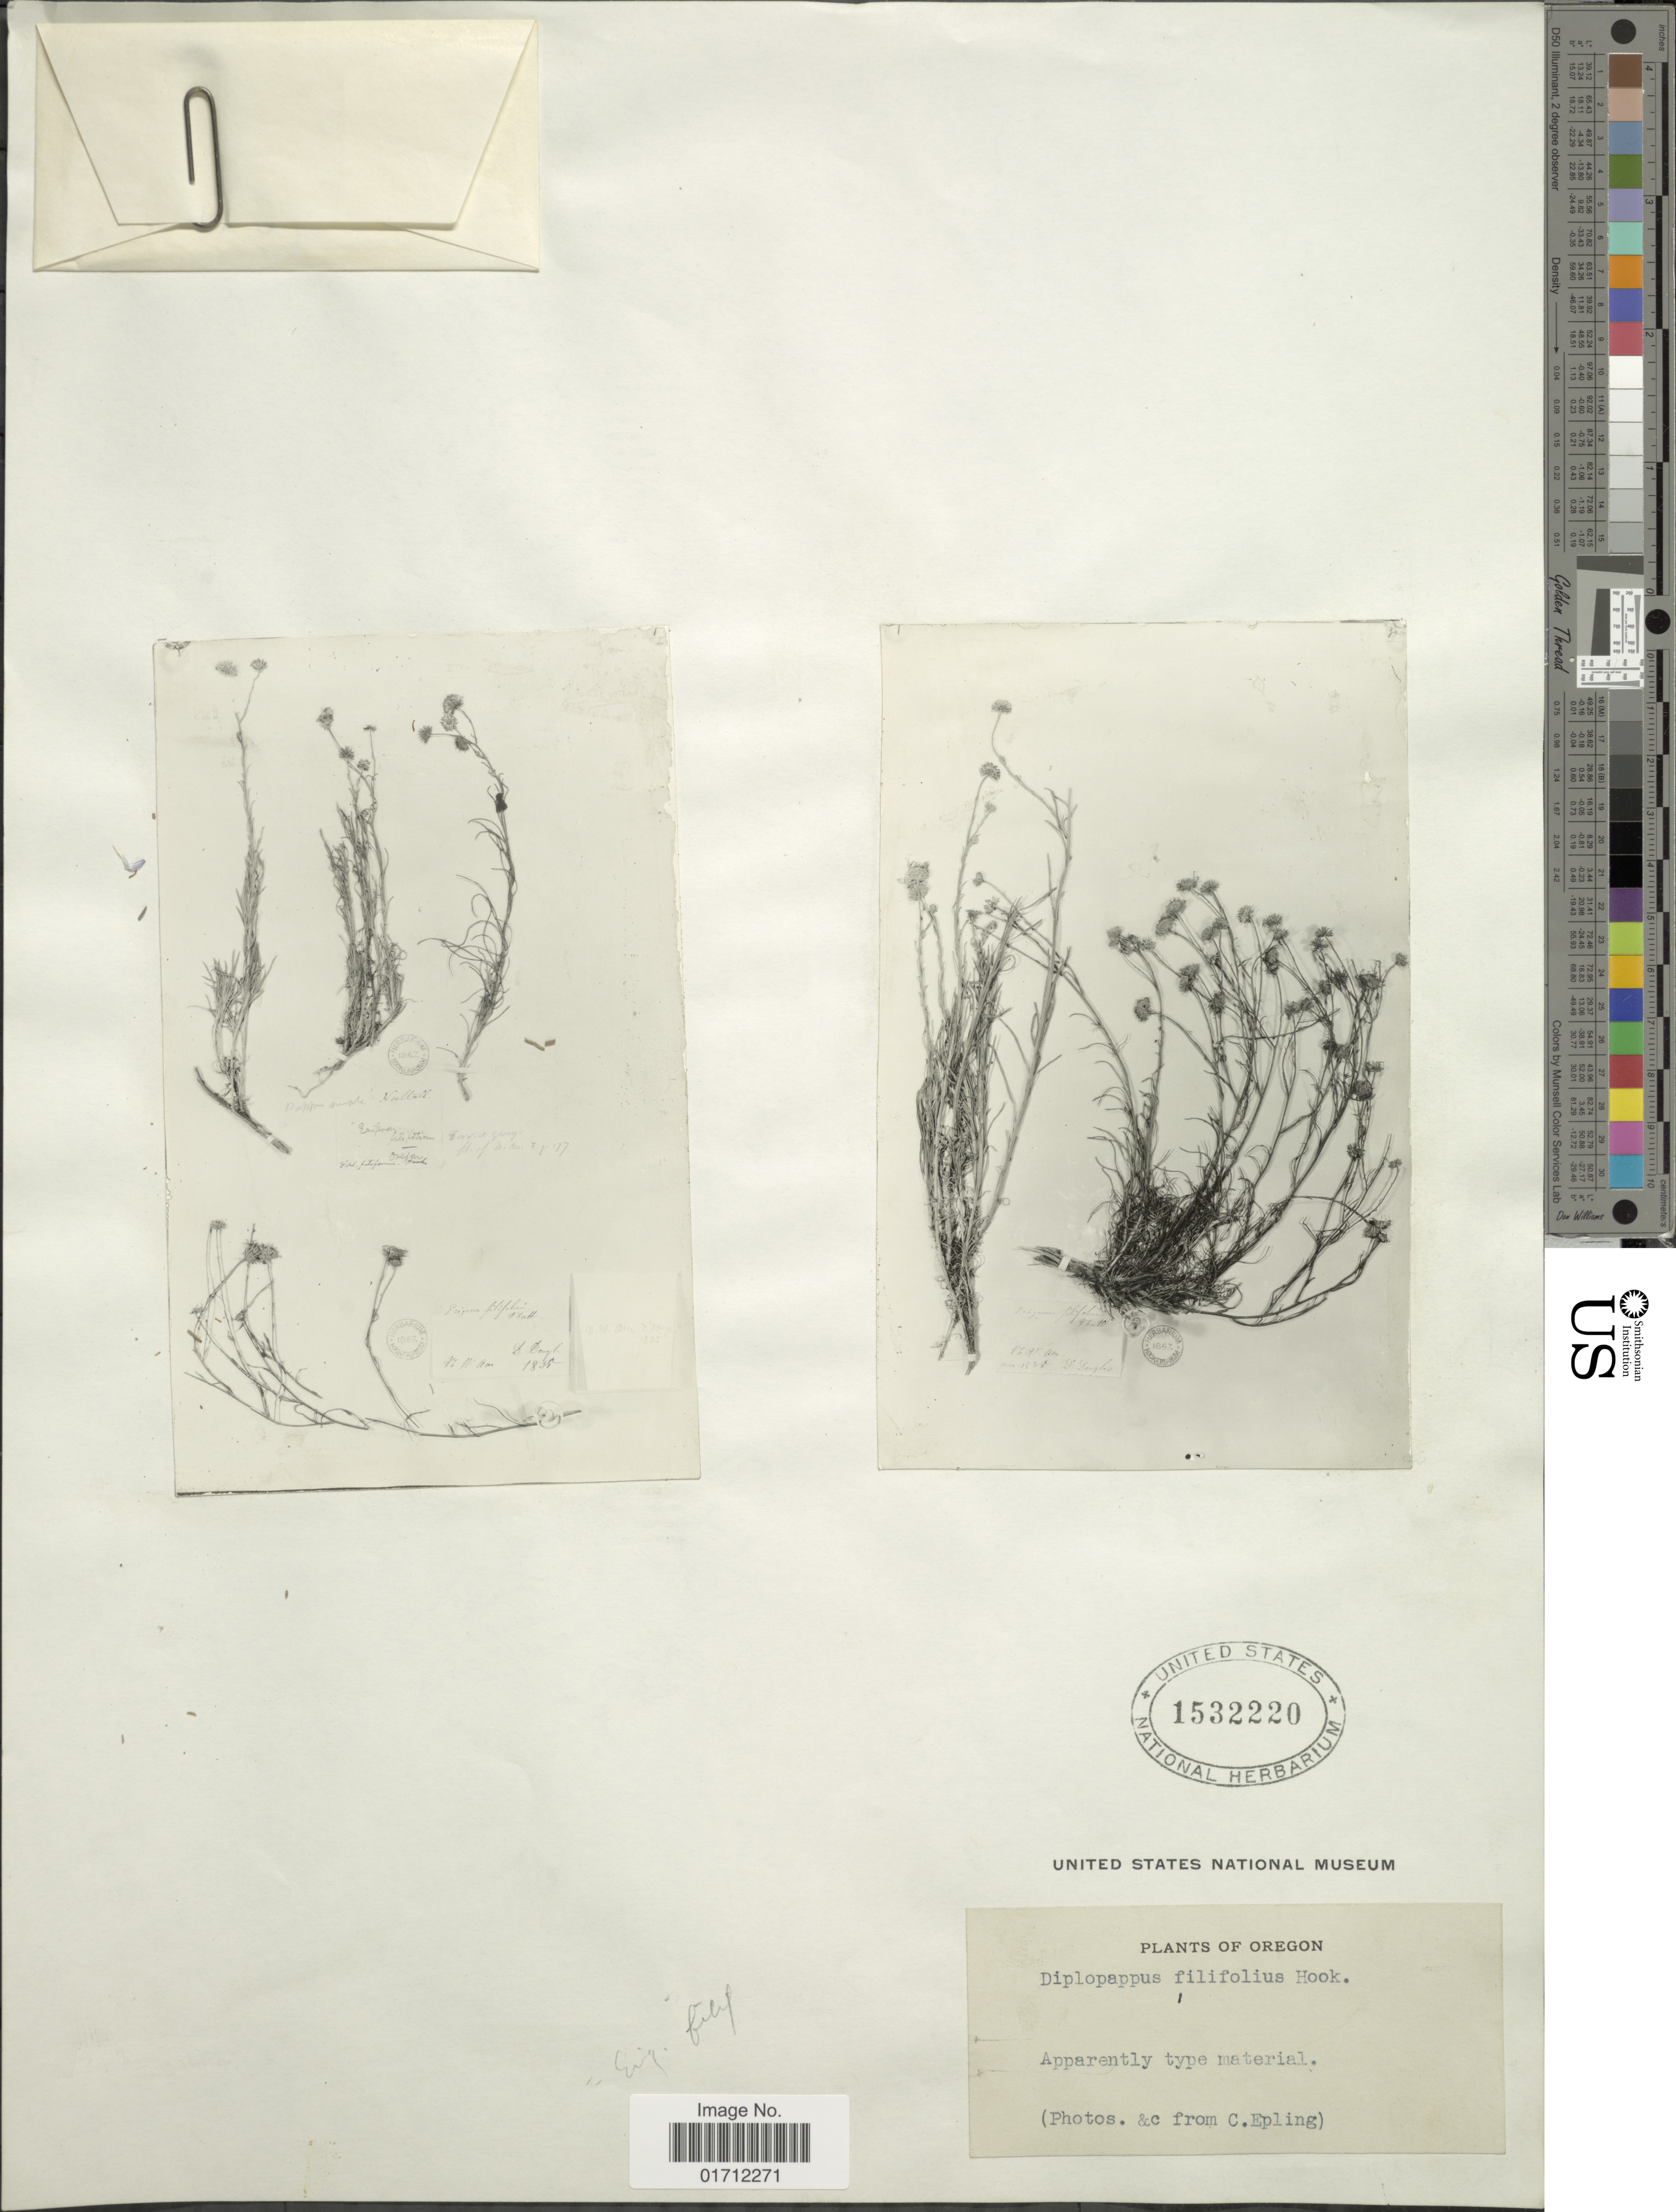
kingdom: Plantae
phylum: Tracheophyta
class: Magnoliopsida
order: Asterales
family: Asteraceae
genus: Erigeron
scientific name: Erigeron filifolius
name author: (Hook.) Nutt.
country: United States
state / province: Oregon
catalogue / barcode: US 1532220-2